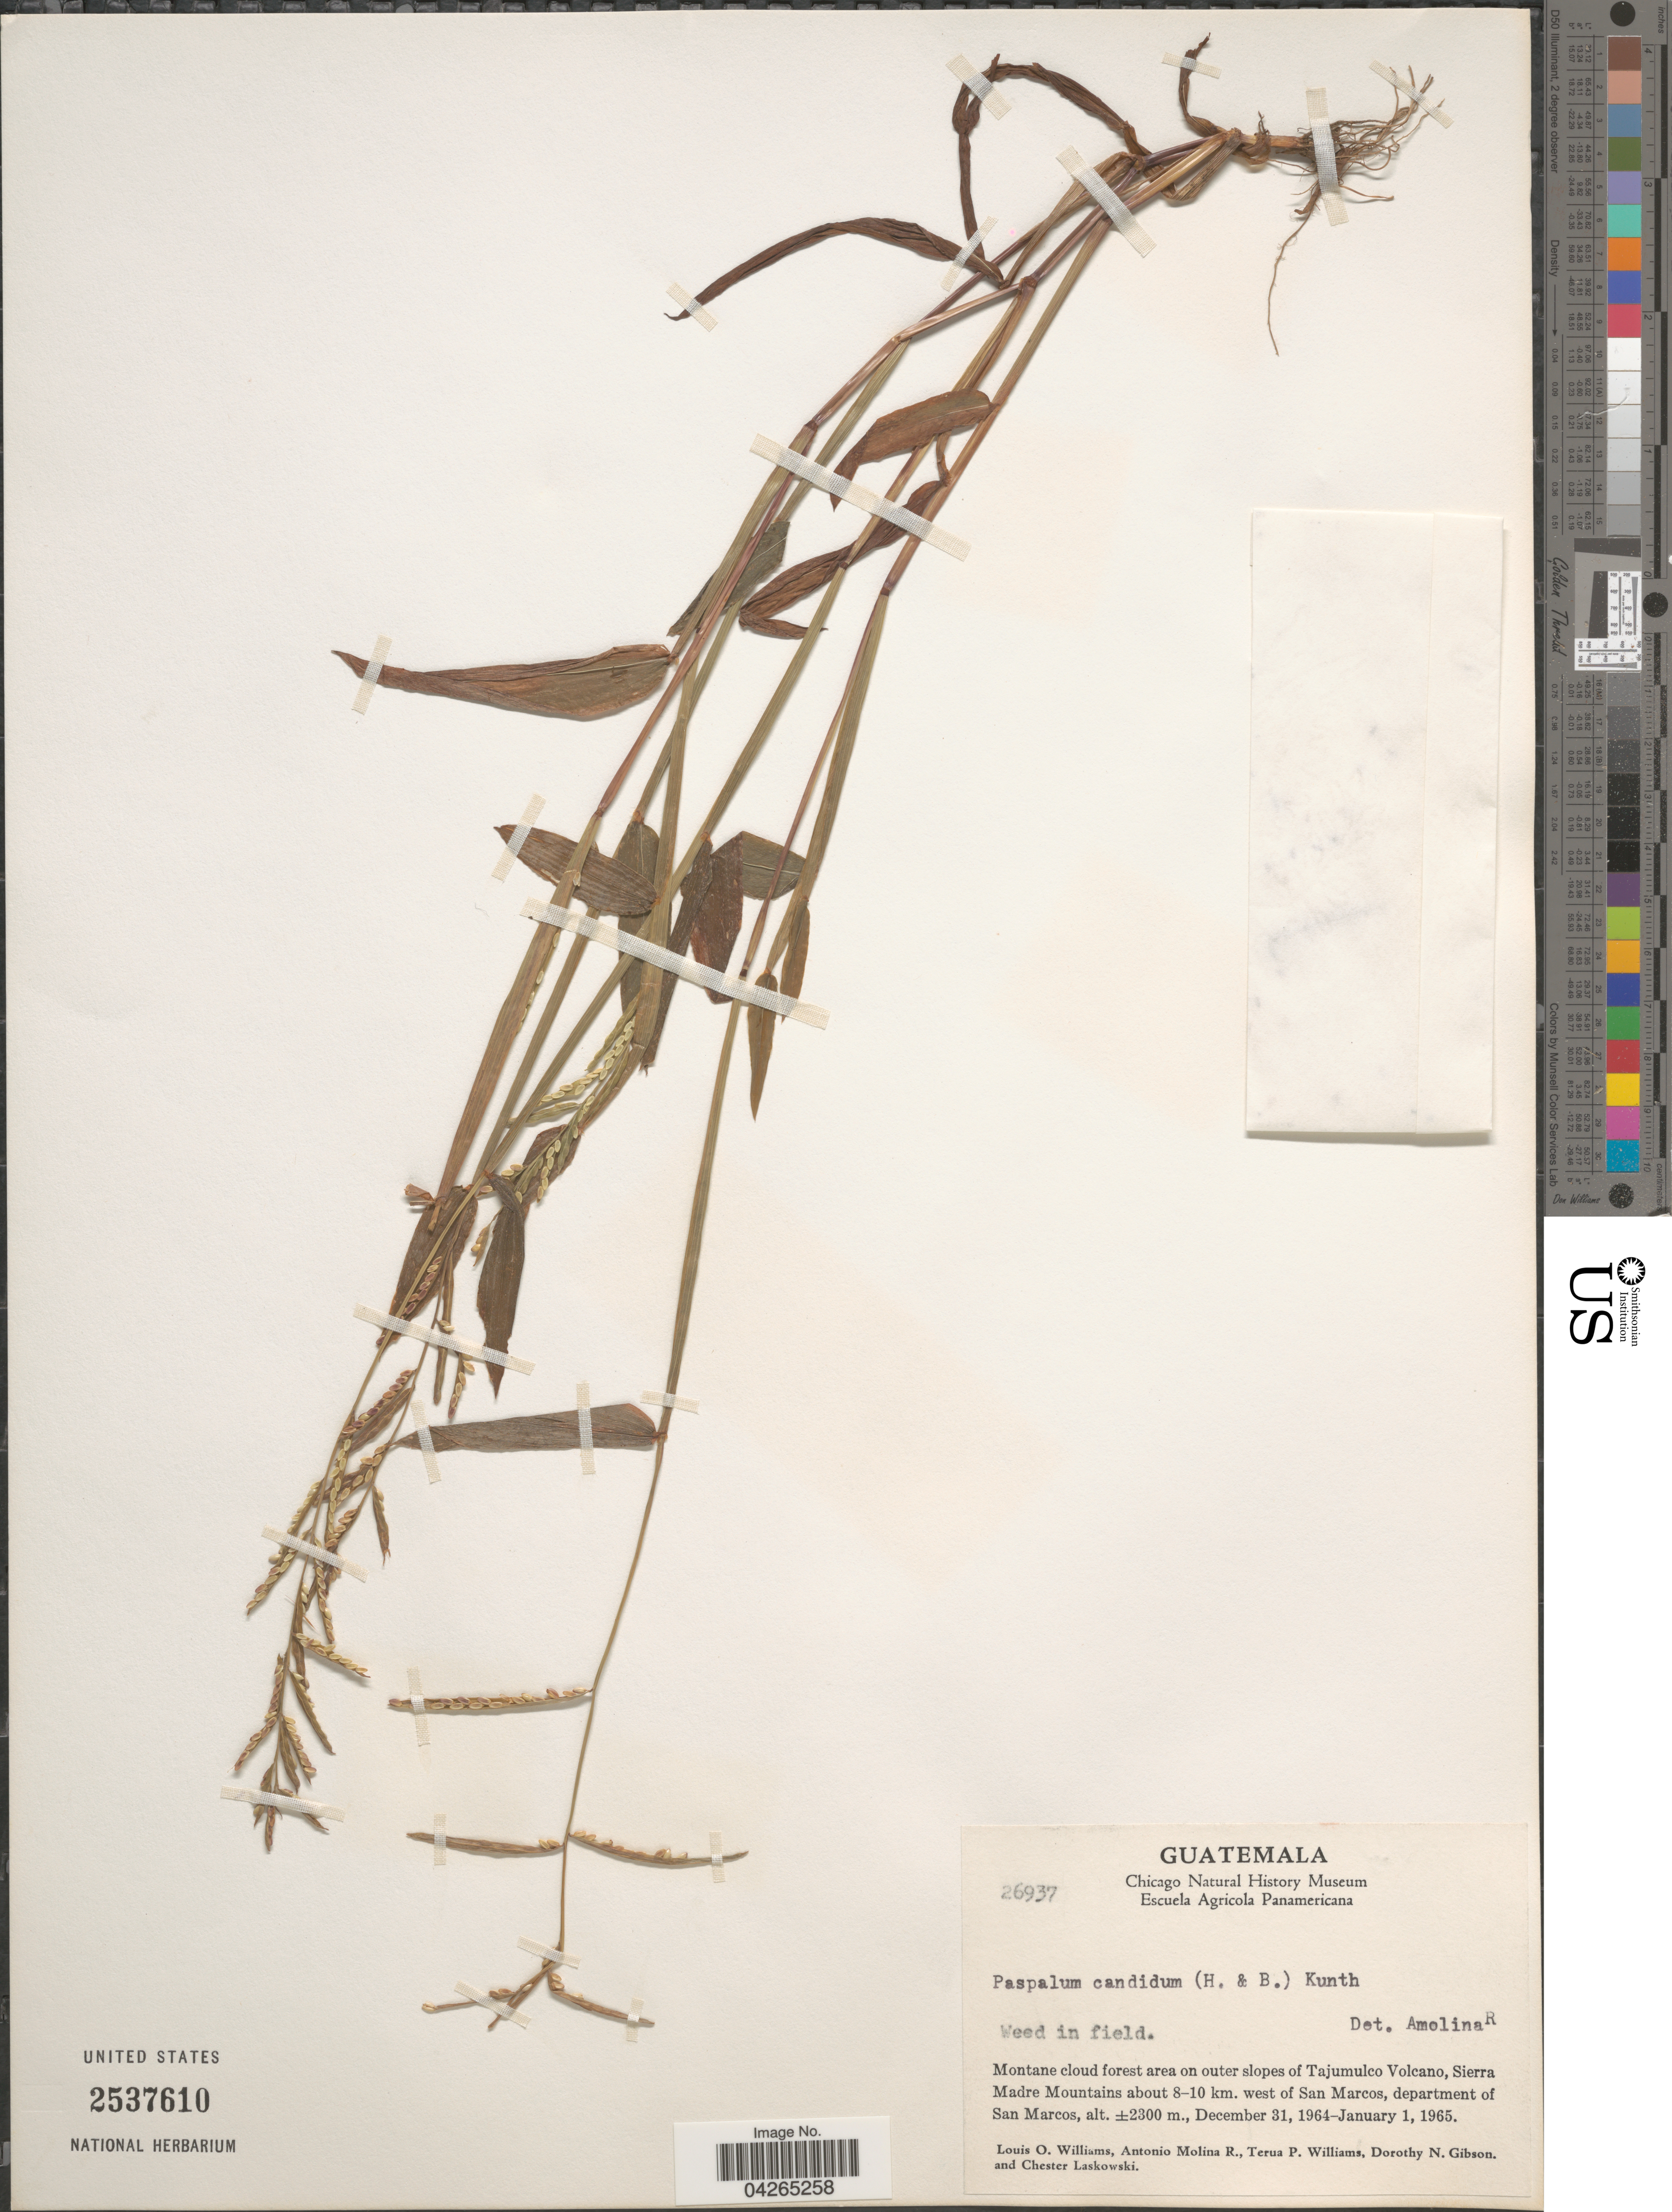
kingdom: Plantae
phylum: Tracheophyta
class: Liliopsida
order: Poales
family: Poaceae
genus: Paspalum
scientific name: Paspalum candidum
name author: (Humb. & Bonpl. ex Fleugge) Kunth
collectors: L. O. Williams, A. Molina R., T. Williams, D. N. Gibson & C. Laskowski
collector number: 26937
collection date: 1964-12-31/1965-01-01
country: Guatemala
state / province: San Marcos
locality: Montane cloud forest area on outer slopes of Tajumulco Volcano, Sierra Madre Mountains about 8-10 km. west of San Marcos, department of San Marcos.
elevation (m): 2300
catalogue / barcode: US 2537610